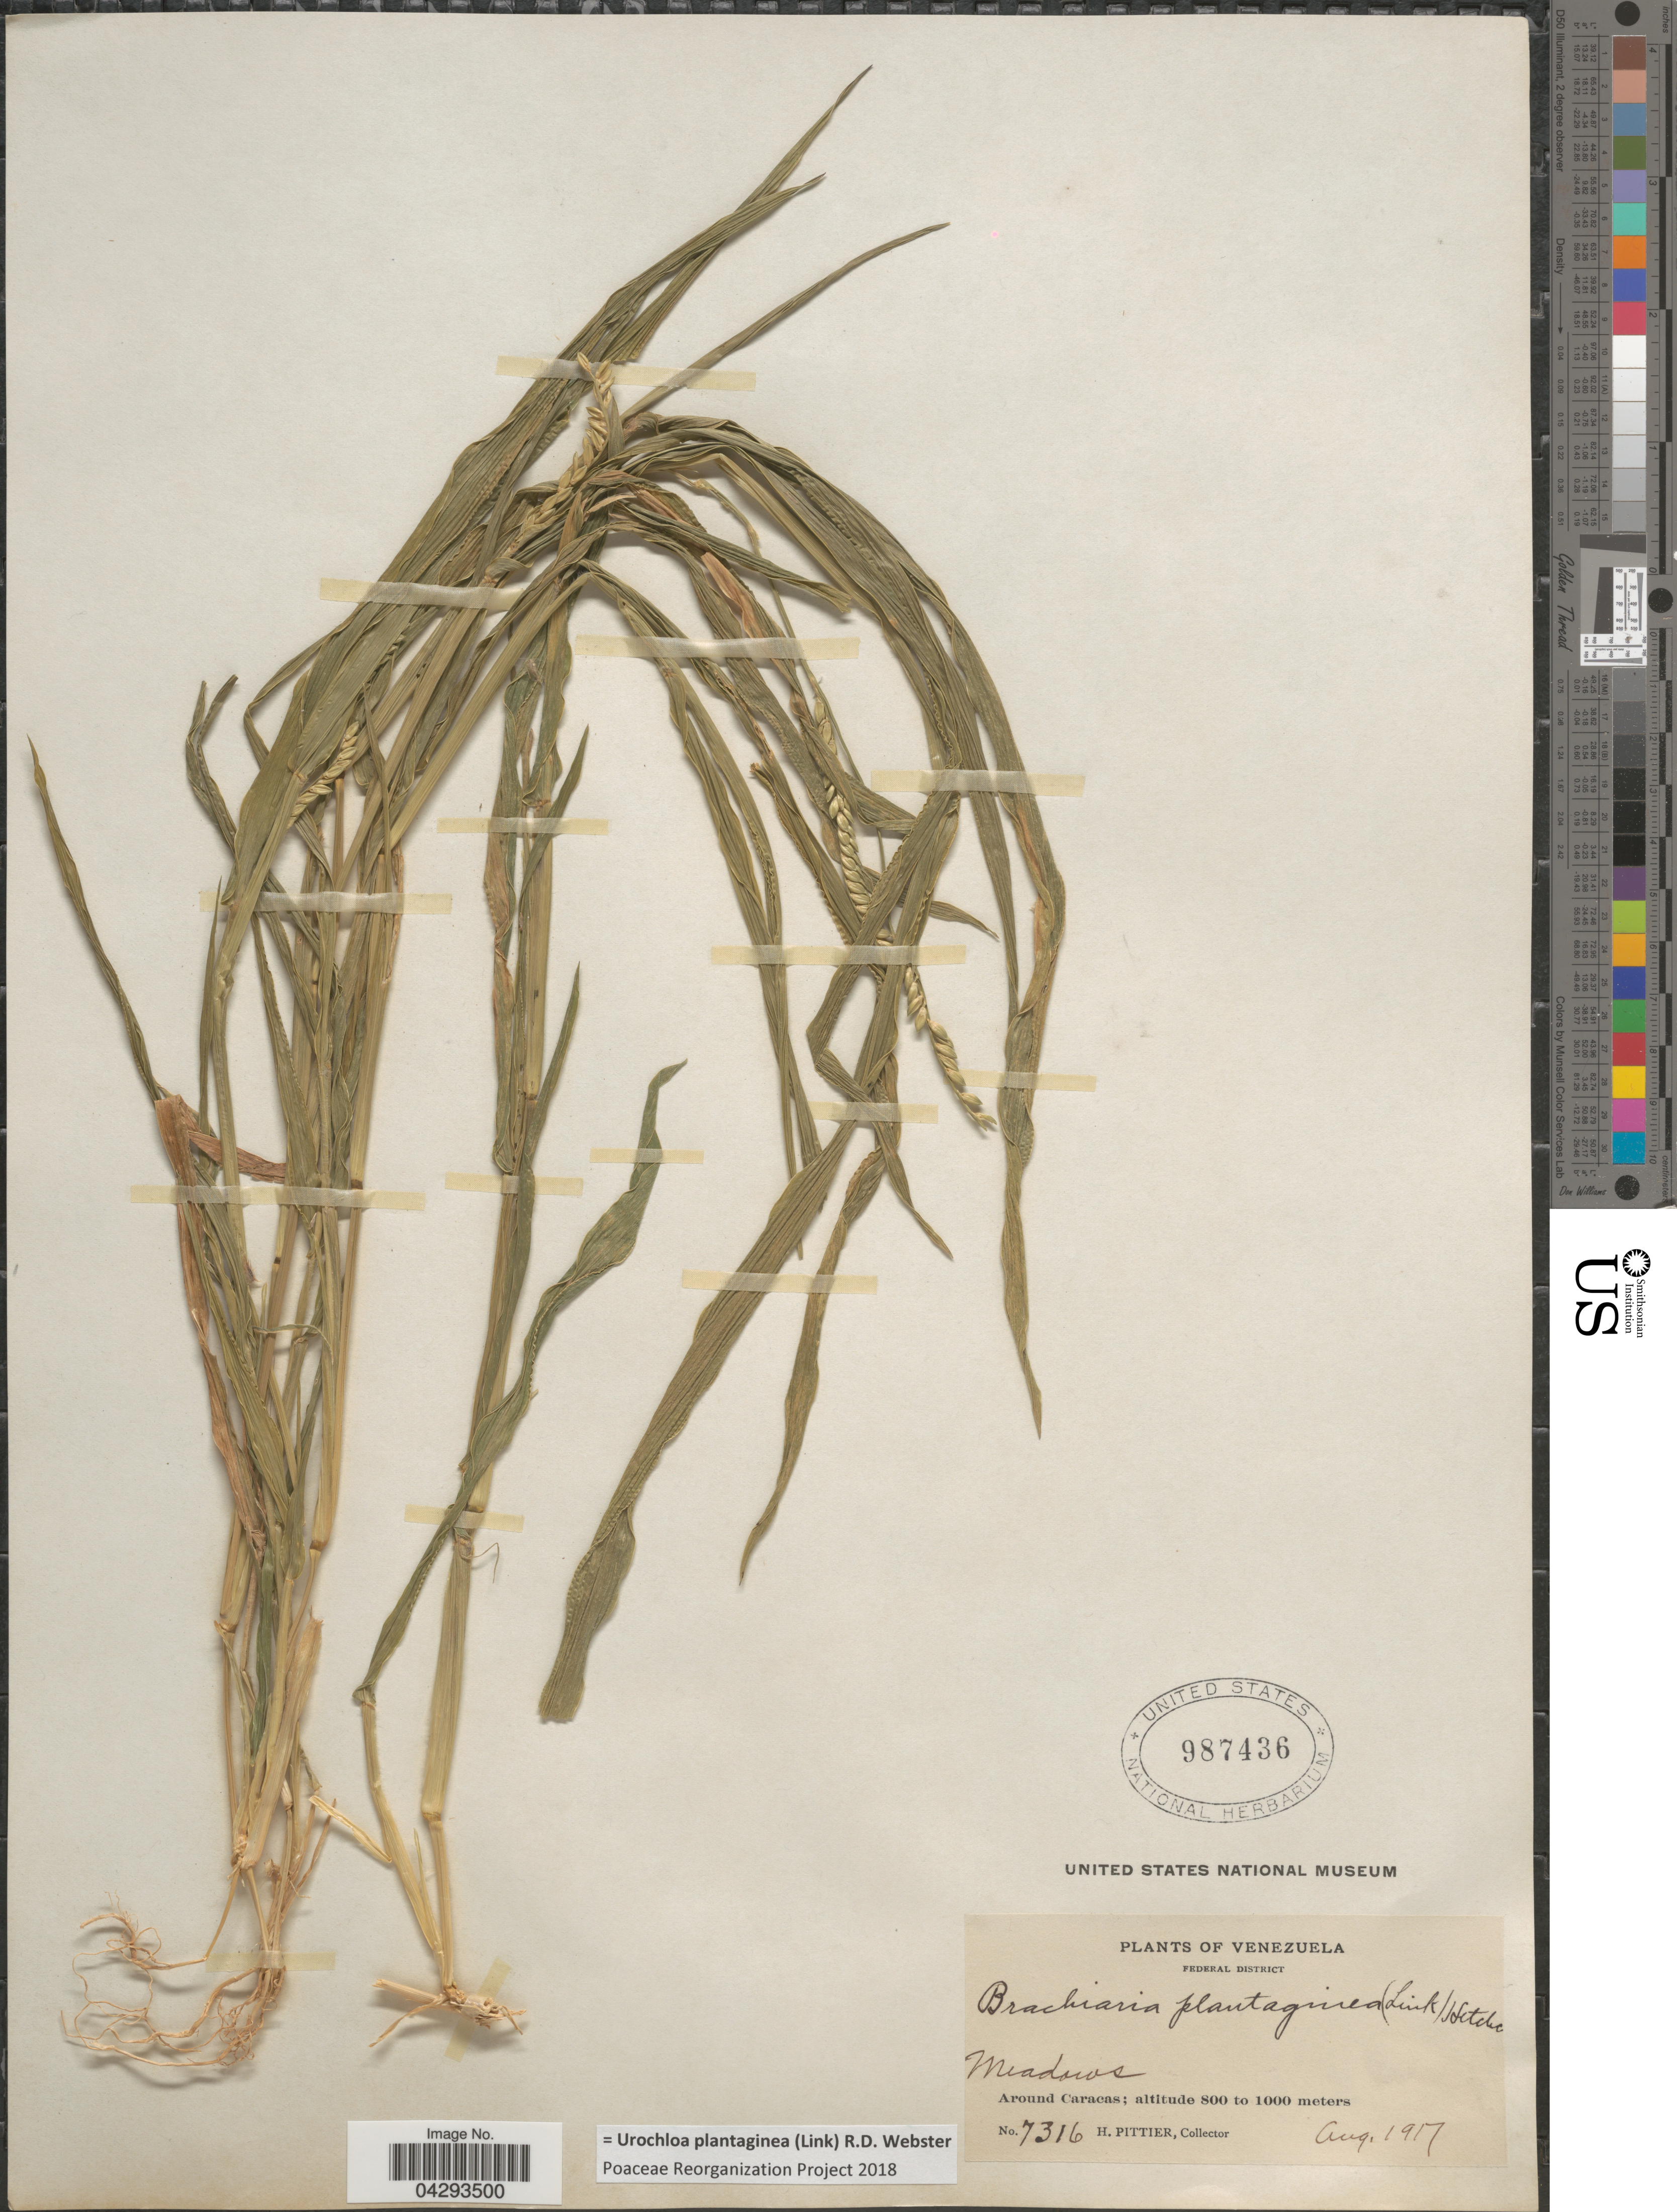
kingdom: Plantae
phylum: Tracheophyta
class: Liliopsida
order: Poales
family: Poaceae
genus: Urochloa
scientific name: Urochloa plantaginea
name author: (Link) R.D. Webster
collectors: H. F. Pittier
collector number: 7316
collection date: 1917-08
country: Venezuela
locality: Federal District. Around Caracas.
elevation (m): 800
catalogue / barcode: US 987436